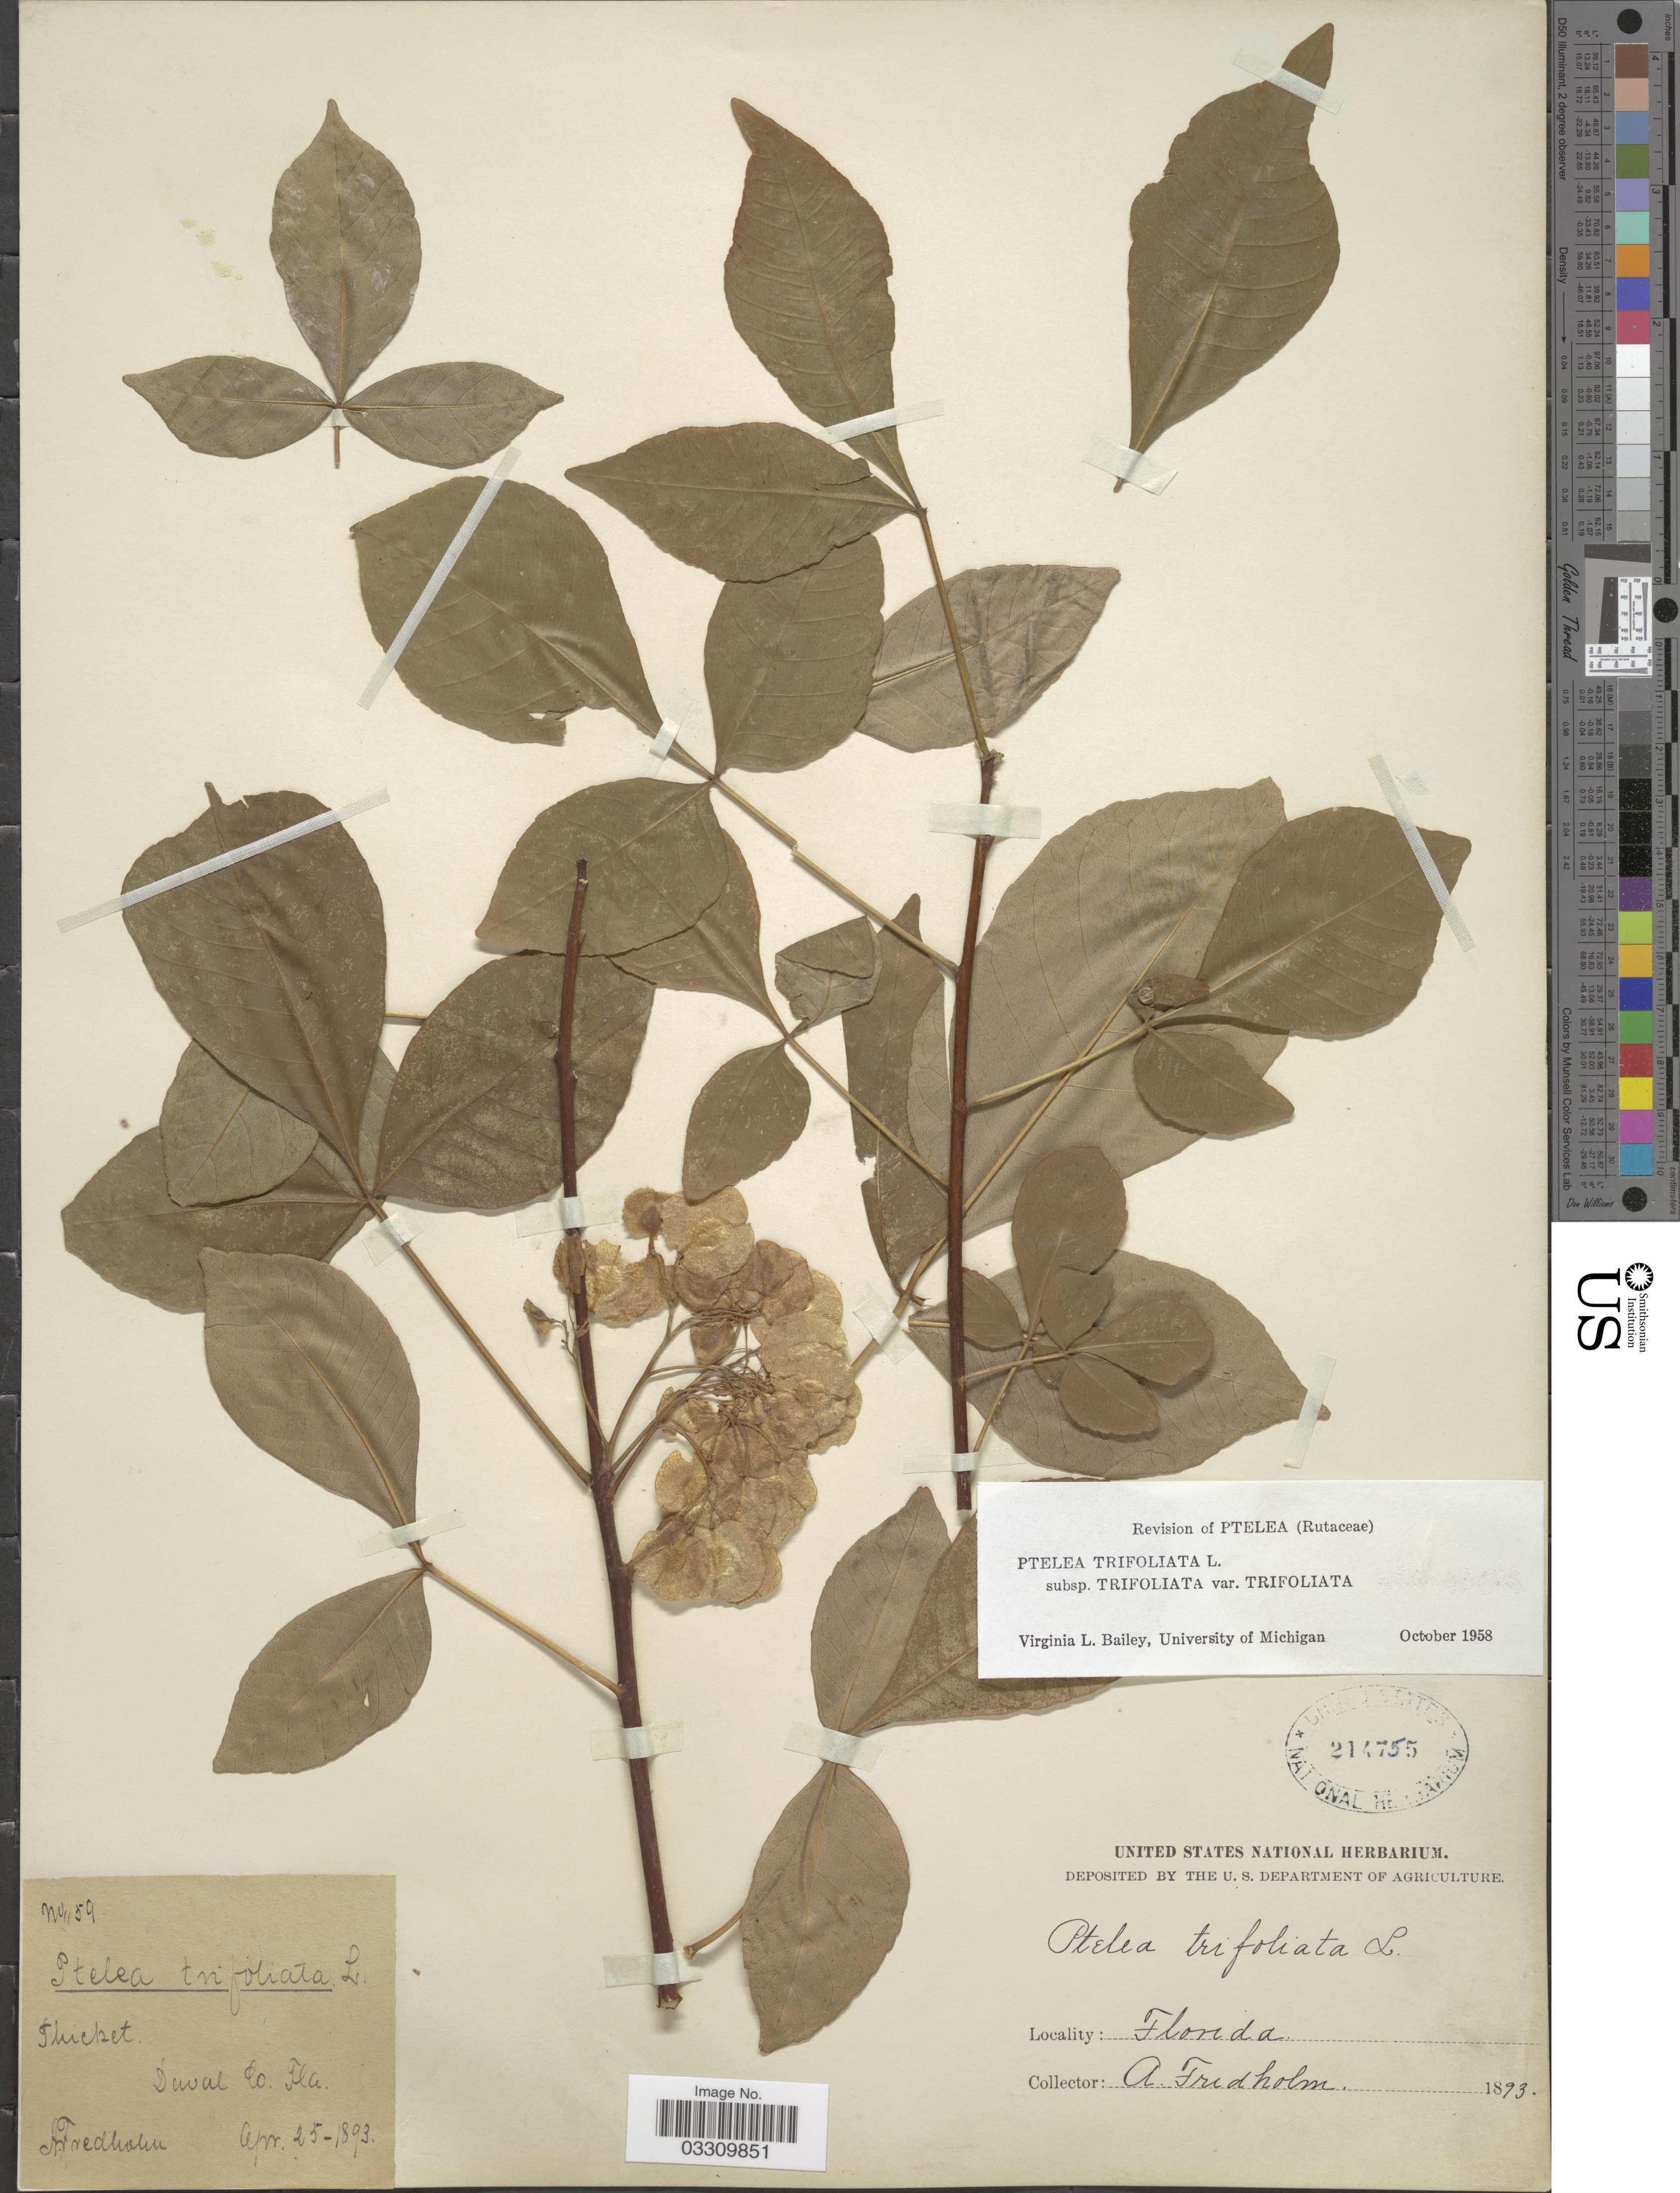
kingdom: Plantae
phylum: Tracheophyta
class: Magnoliopsida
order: Sapindales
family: Rutaceae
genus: Ptelea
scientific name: Ptelea trifoliata var. trifoliata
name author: L.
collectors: A. Fredholm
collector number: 1159*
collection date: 1893-04-25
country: United States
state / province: Florida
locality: Duval Co.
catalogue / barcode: US 214755